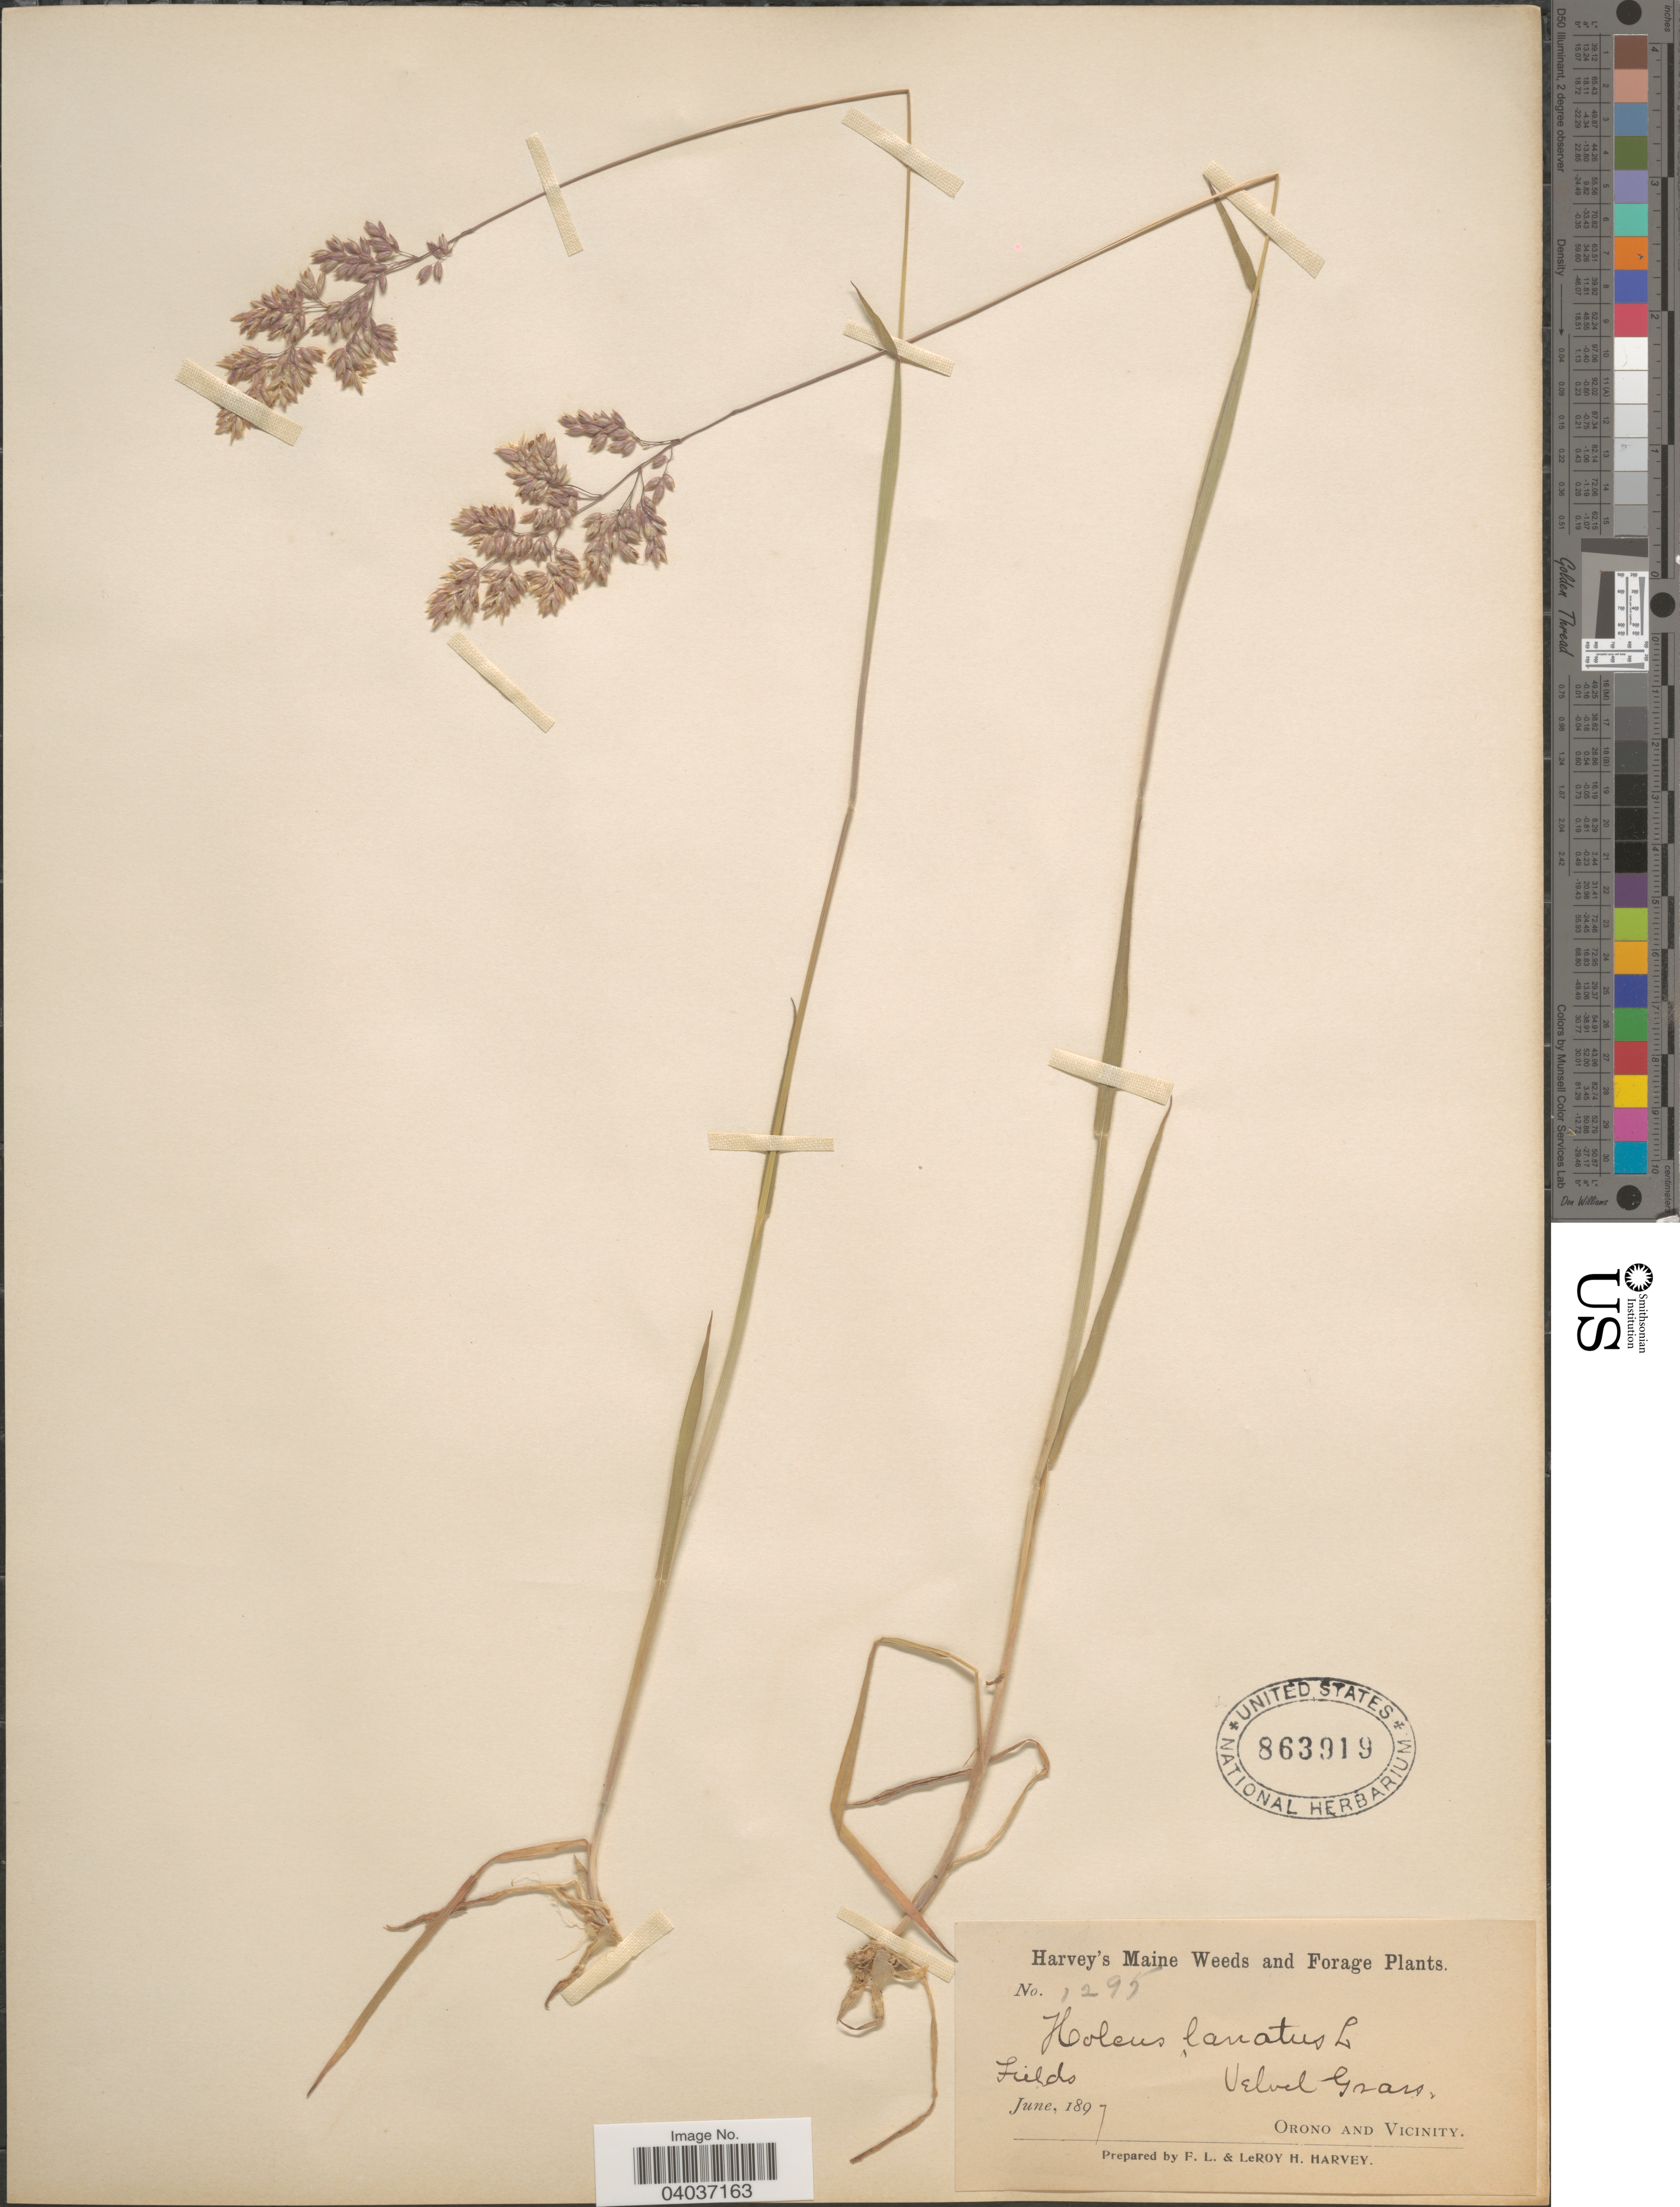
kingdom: Plantae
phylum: Tracheophyta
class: Liliopsida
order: Poales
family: Poaceae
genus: Holcus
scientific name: Holcus lanatus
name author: L.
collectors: F. L. Harvey & L. H. Harvey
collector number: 1295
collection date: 1897-06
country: United States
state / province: Maine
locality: Orono and Vicinity.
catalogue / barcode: US 863919